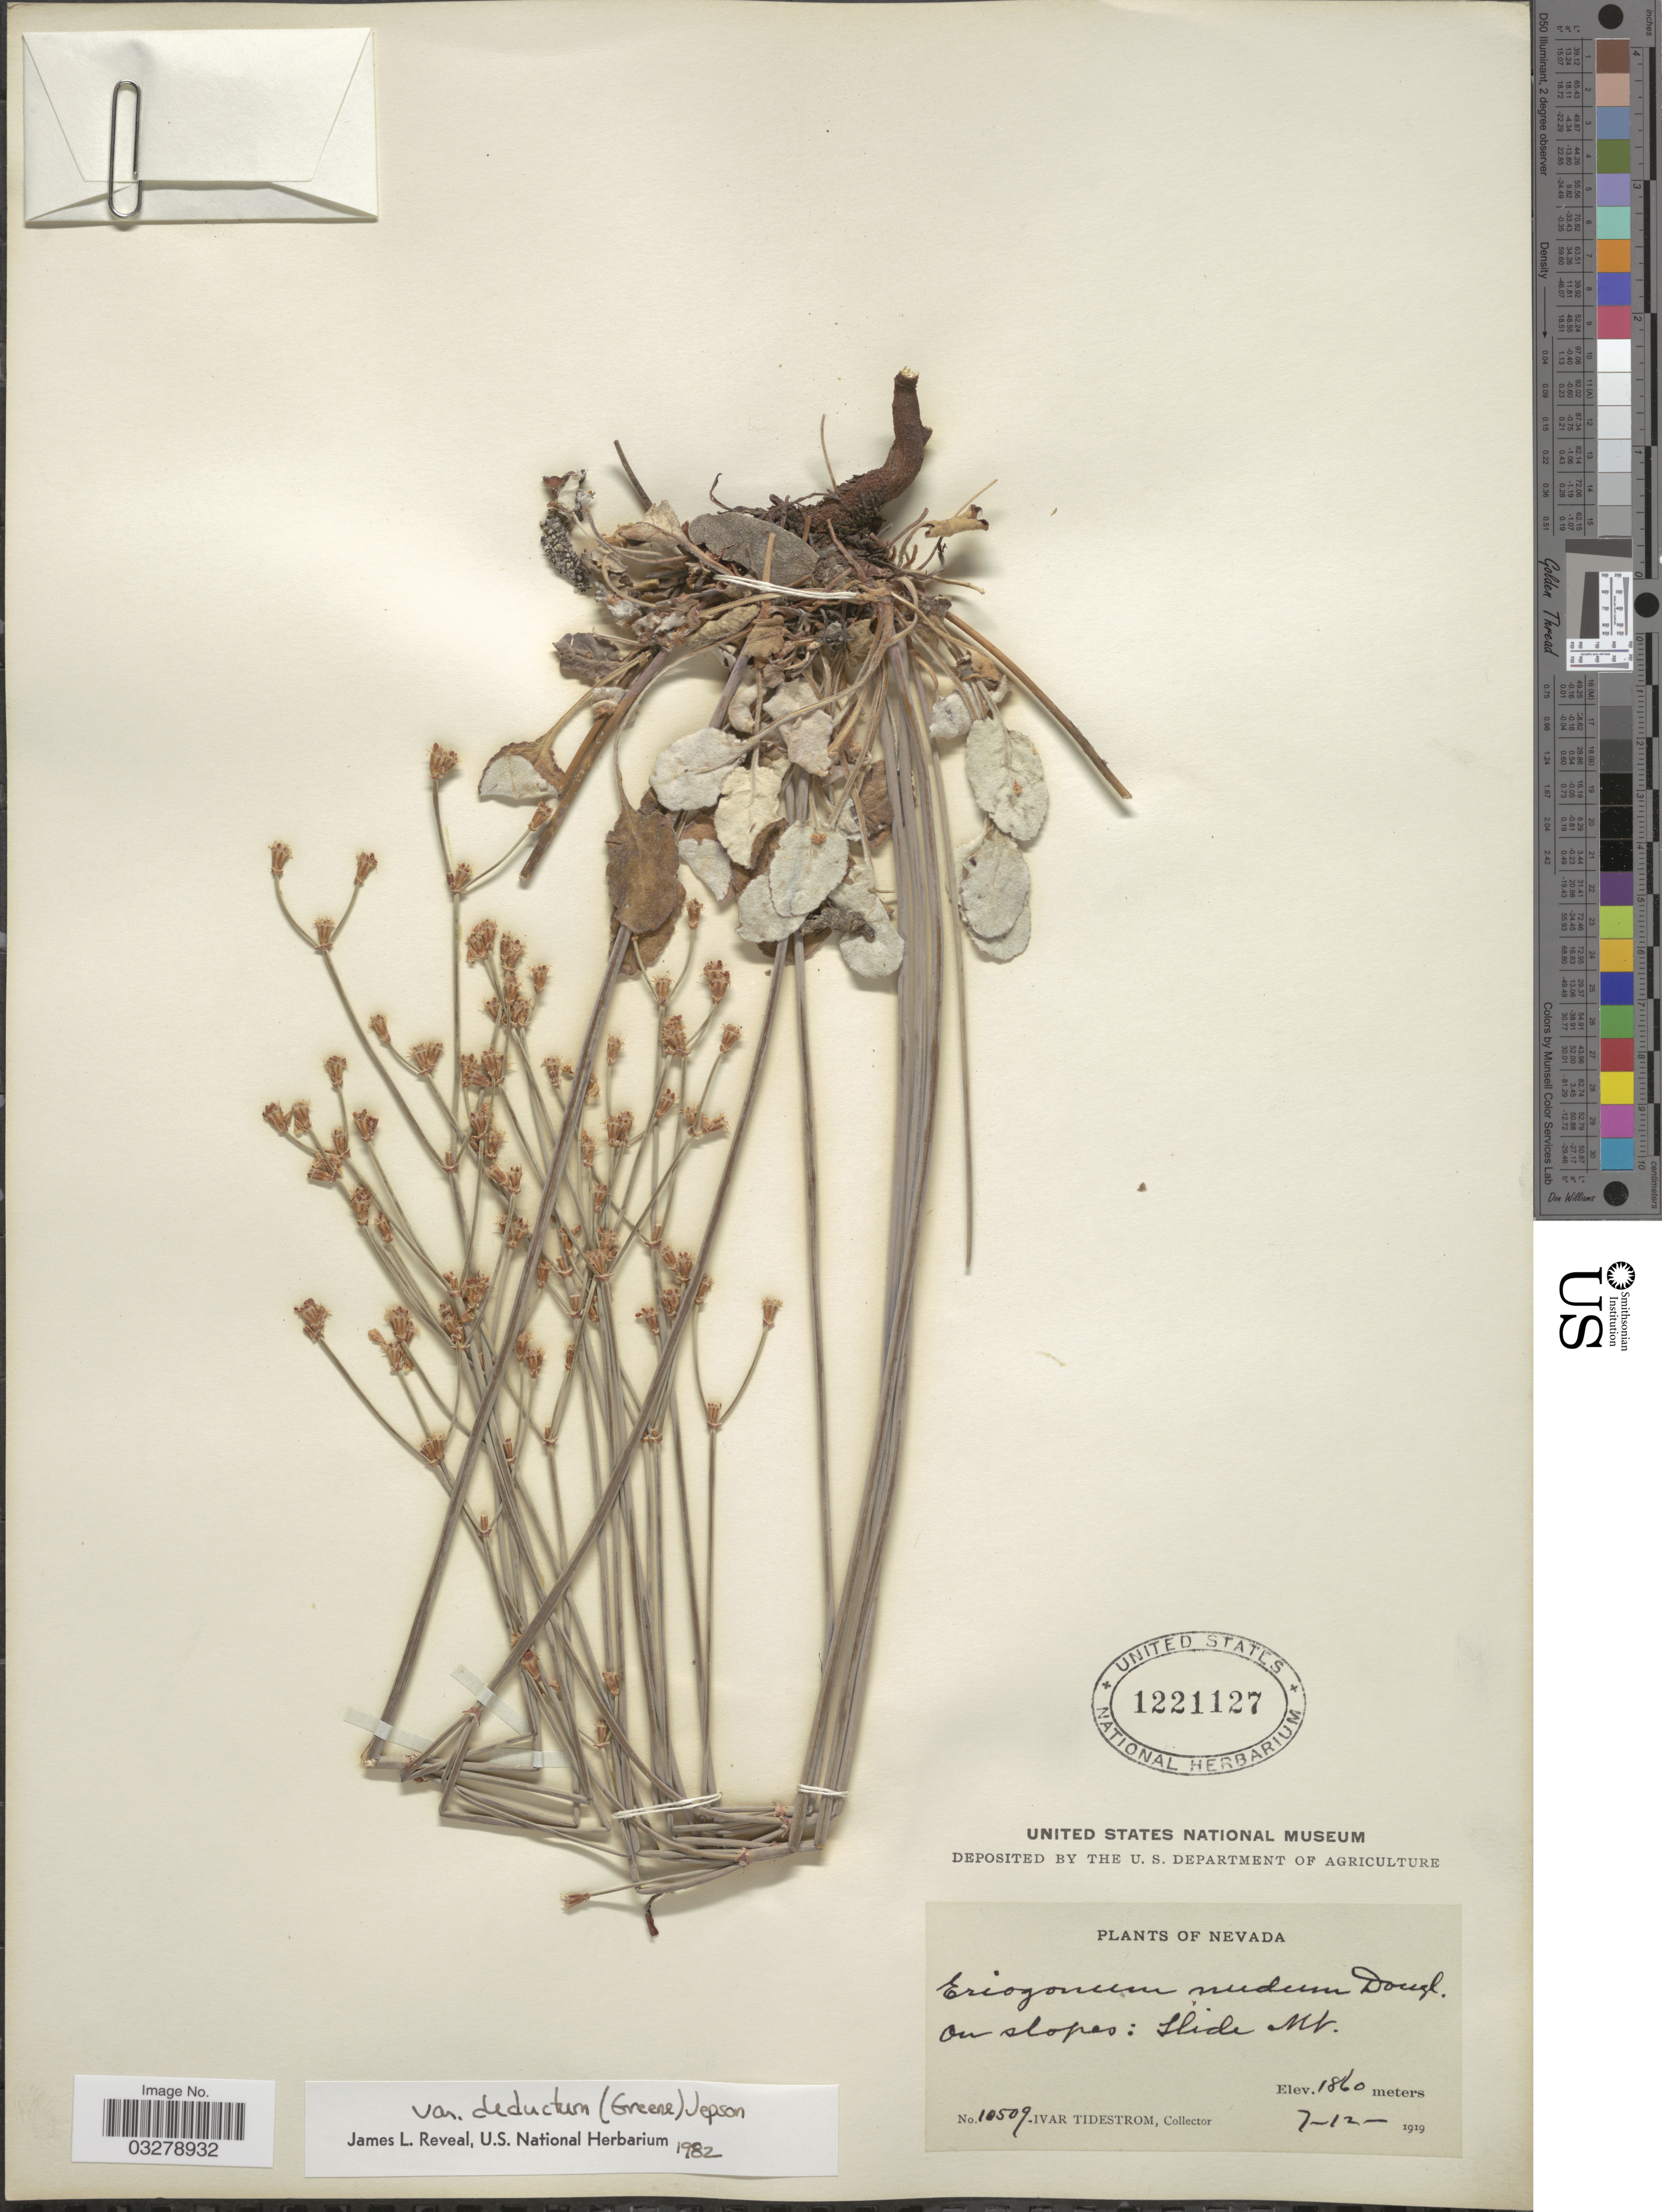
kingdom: Plantae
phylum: Tracheophyta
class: Magnoliopsida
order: Caryophyllales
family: Polygonaceae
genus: Eriogonum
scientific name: Eriogonum nudum var. deductum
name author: (Greene) Jeps.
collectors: I. F. Tidestrom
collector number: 10509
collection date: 1919-07-12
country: United States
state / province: Nevada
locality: Slide Mt.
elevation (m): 1860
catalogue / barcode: US 1221127